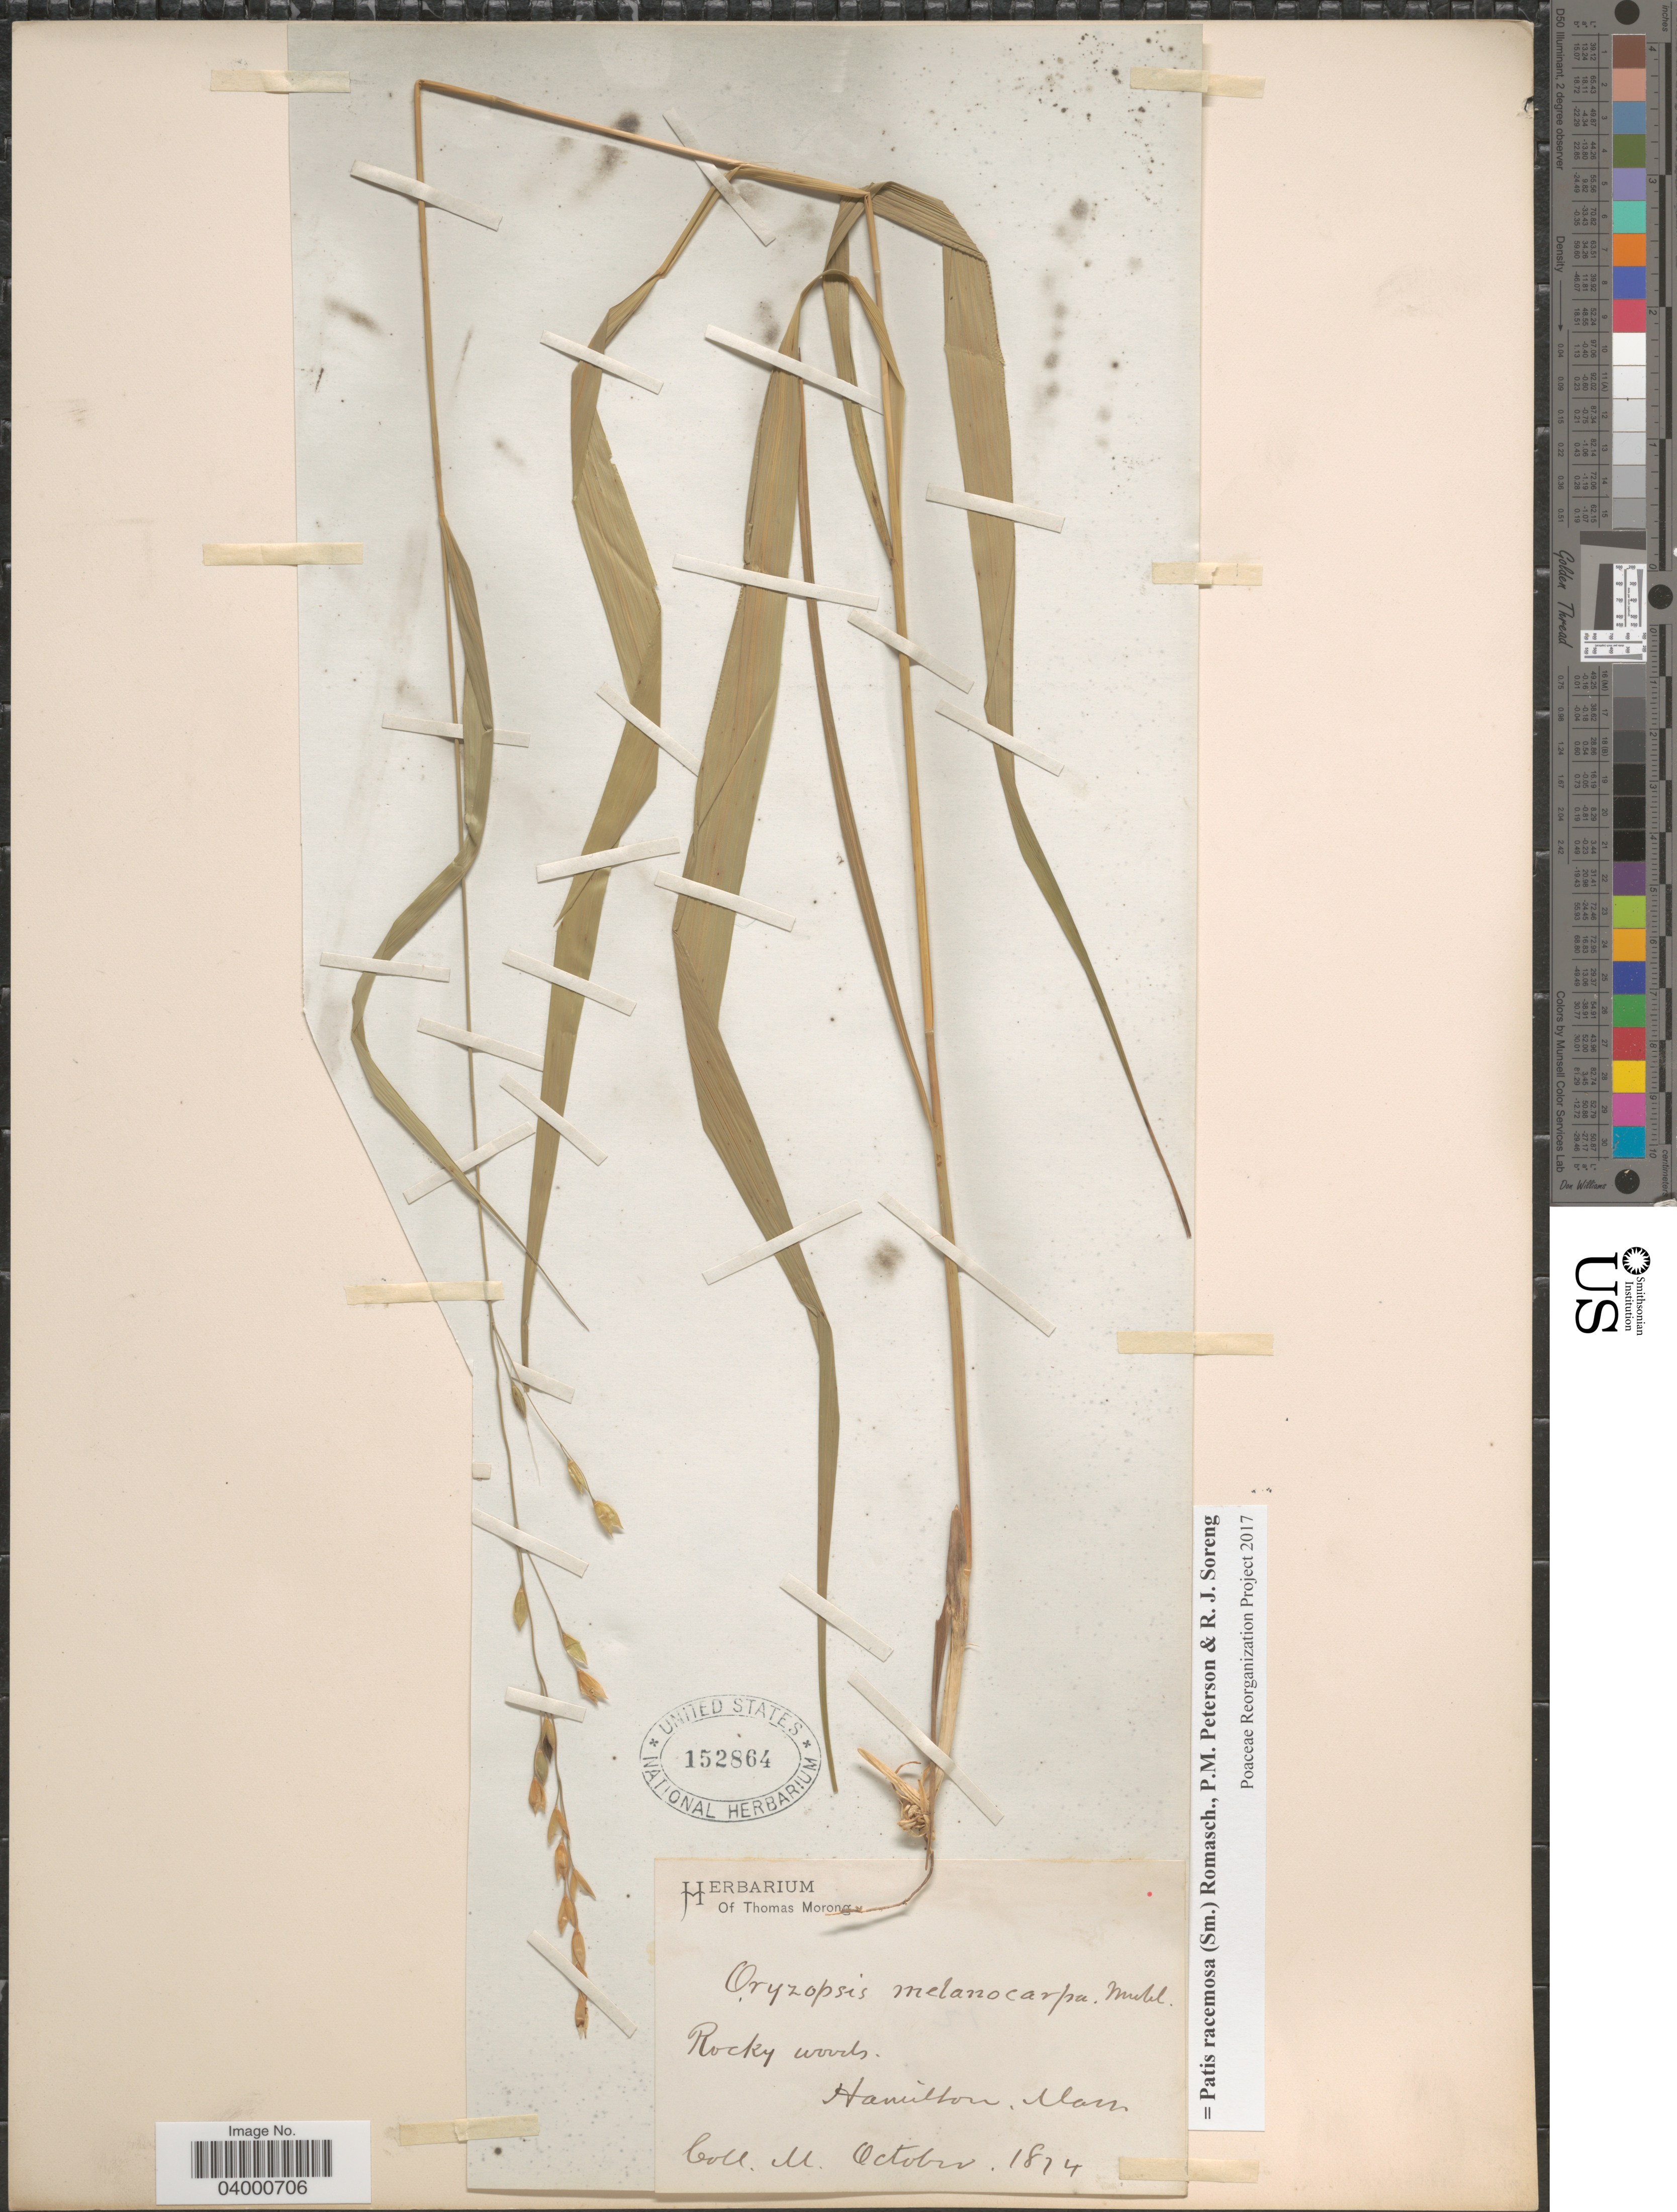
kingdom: Plantae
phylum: Tracheophyta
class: Liliopsida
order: Poales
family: Poaceae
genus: Patis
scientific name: Patis racemosa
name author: (Sm.) Romasch. et al.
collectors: ex herb. T. Morong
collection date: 1874-10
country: United States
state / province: Massachusetts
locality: Hamilton.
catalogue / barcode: US 152864